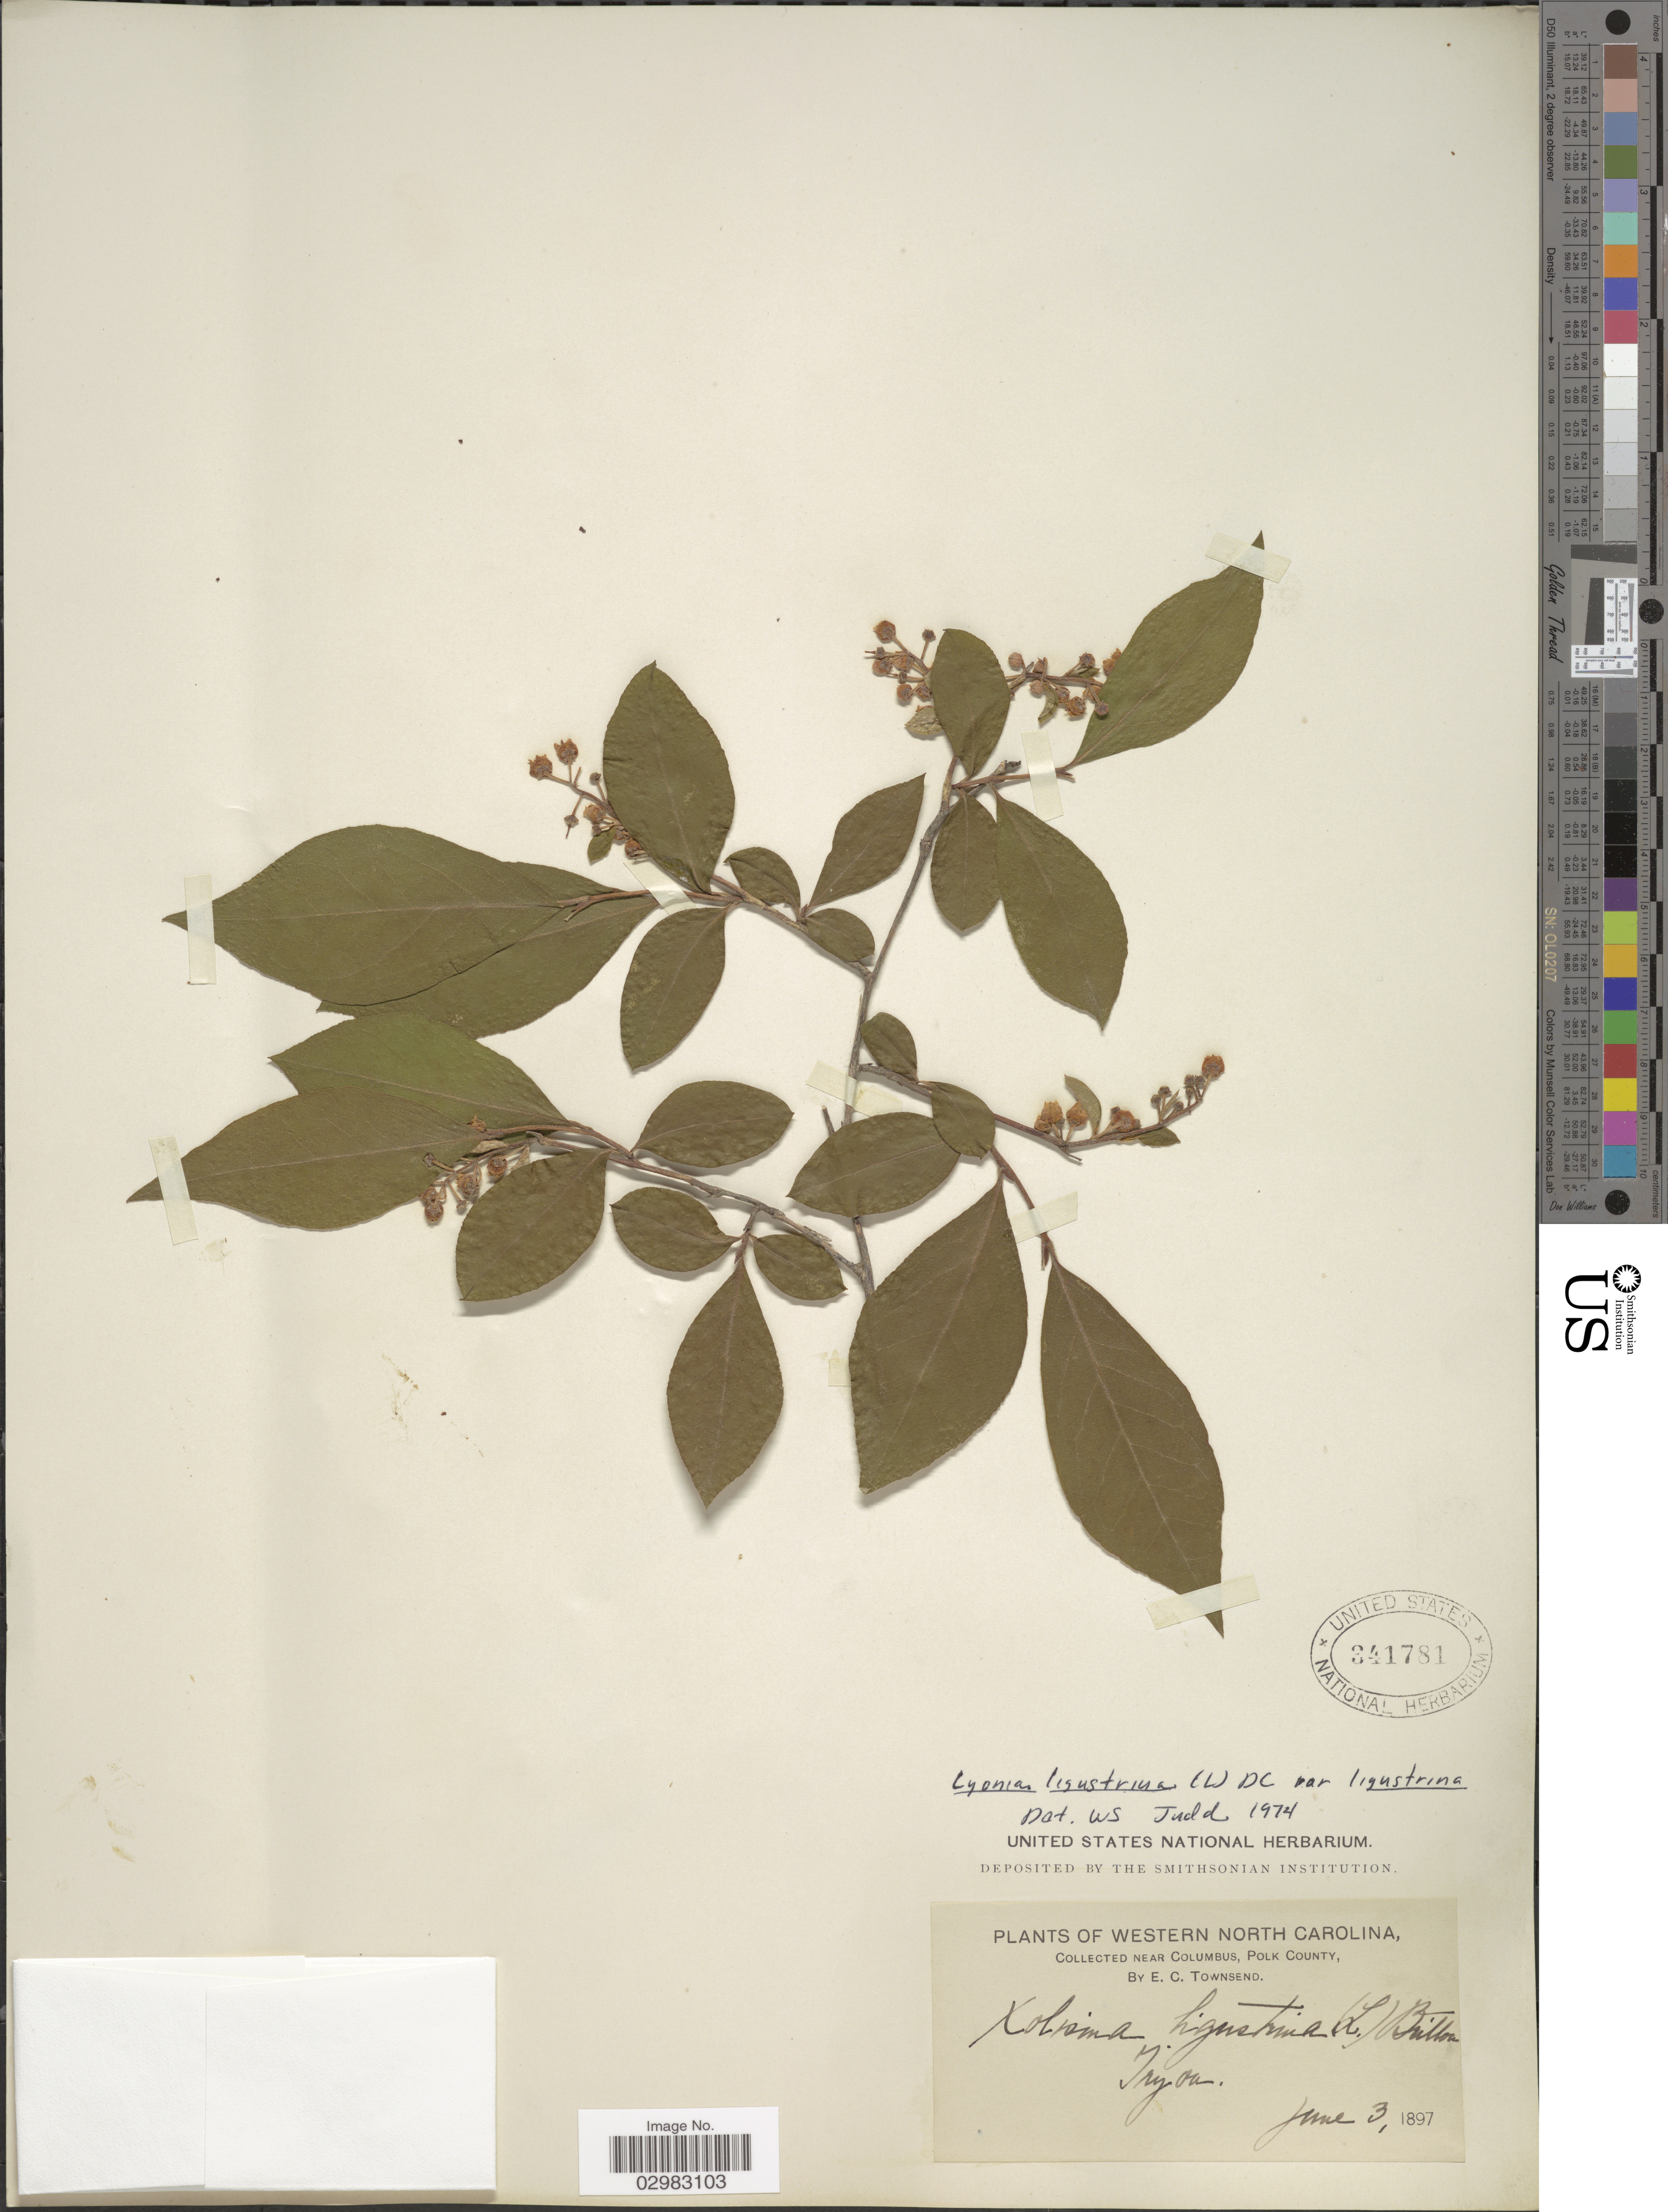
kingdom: Plantae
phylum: Tracheophyta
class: Magnoliopsida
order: Ericales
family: Ericaceae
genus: Lyonia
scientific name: Lyonia ligustrina var. ligustrina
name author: (L.) DC.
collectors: E. C. Townsend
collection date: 1897-06-03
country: United States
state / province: North Carolina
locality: Western North Carolina. Near Columbus, Polk County.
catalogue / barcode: US 341781